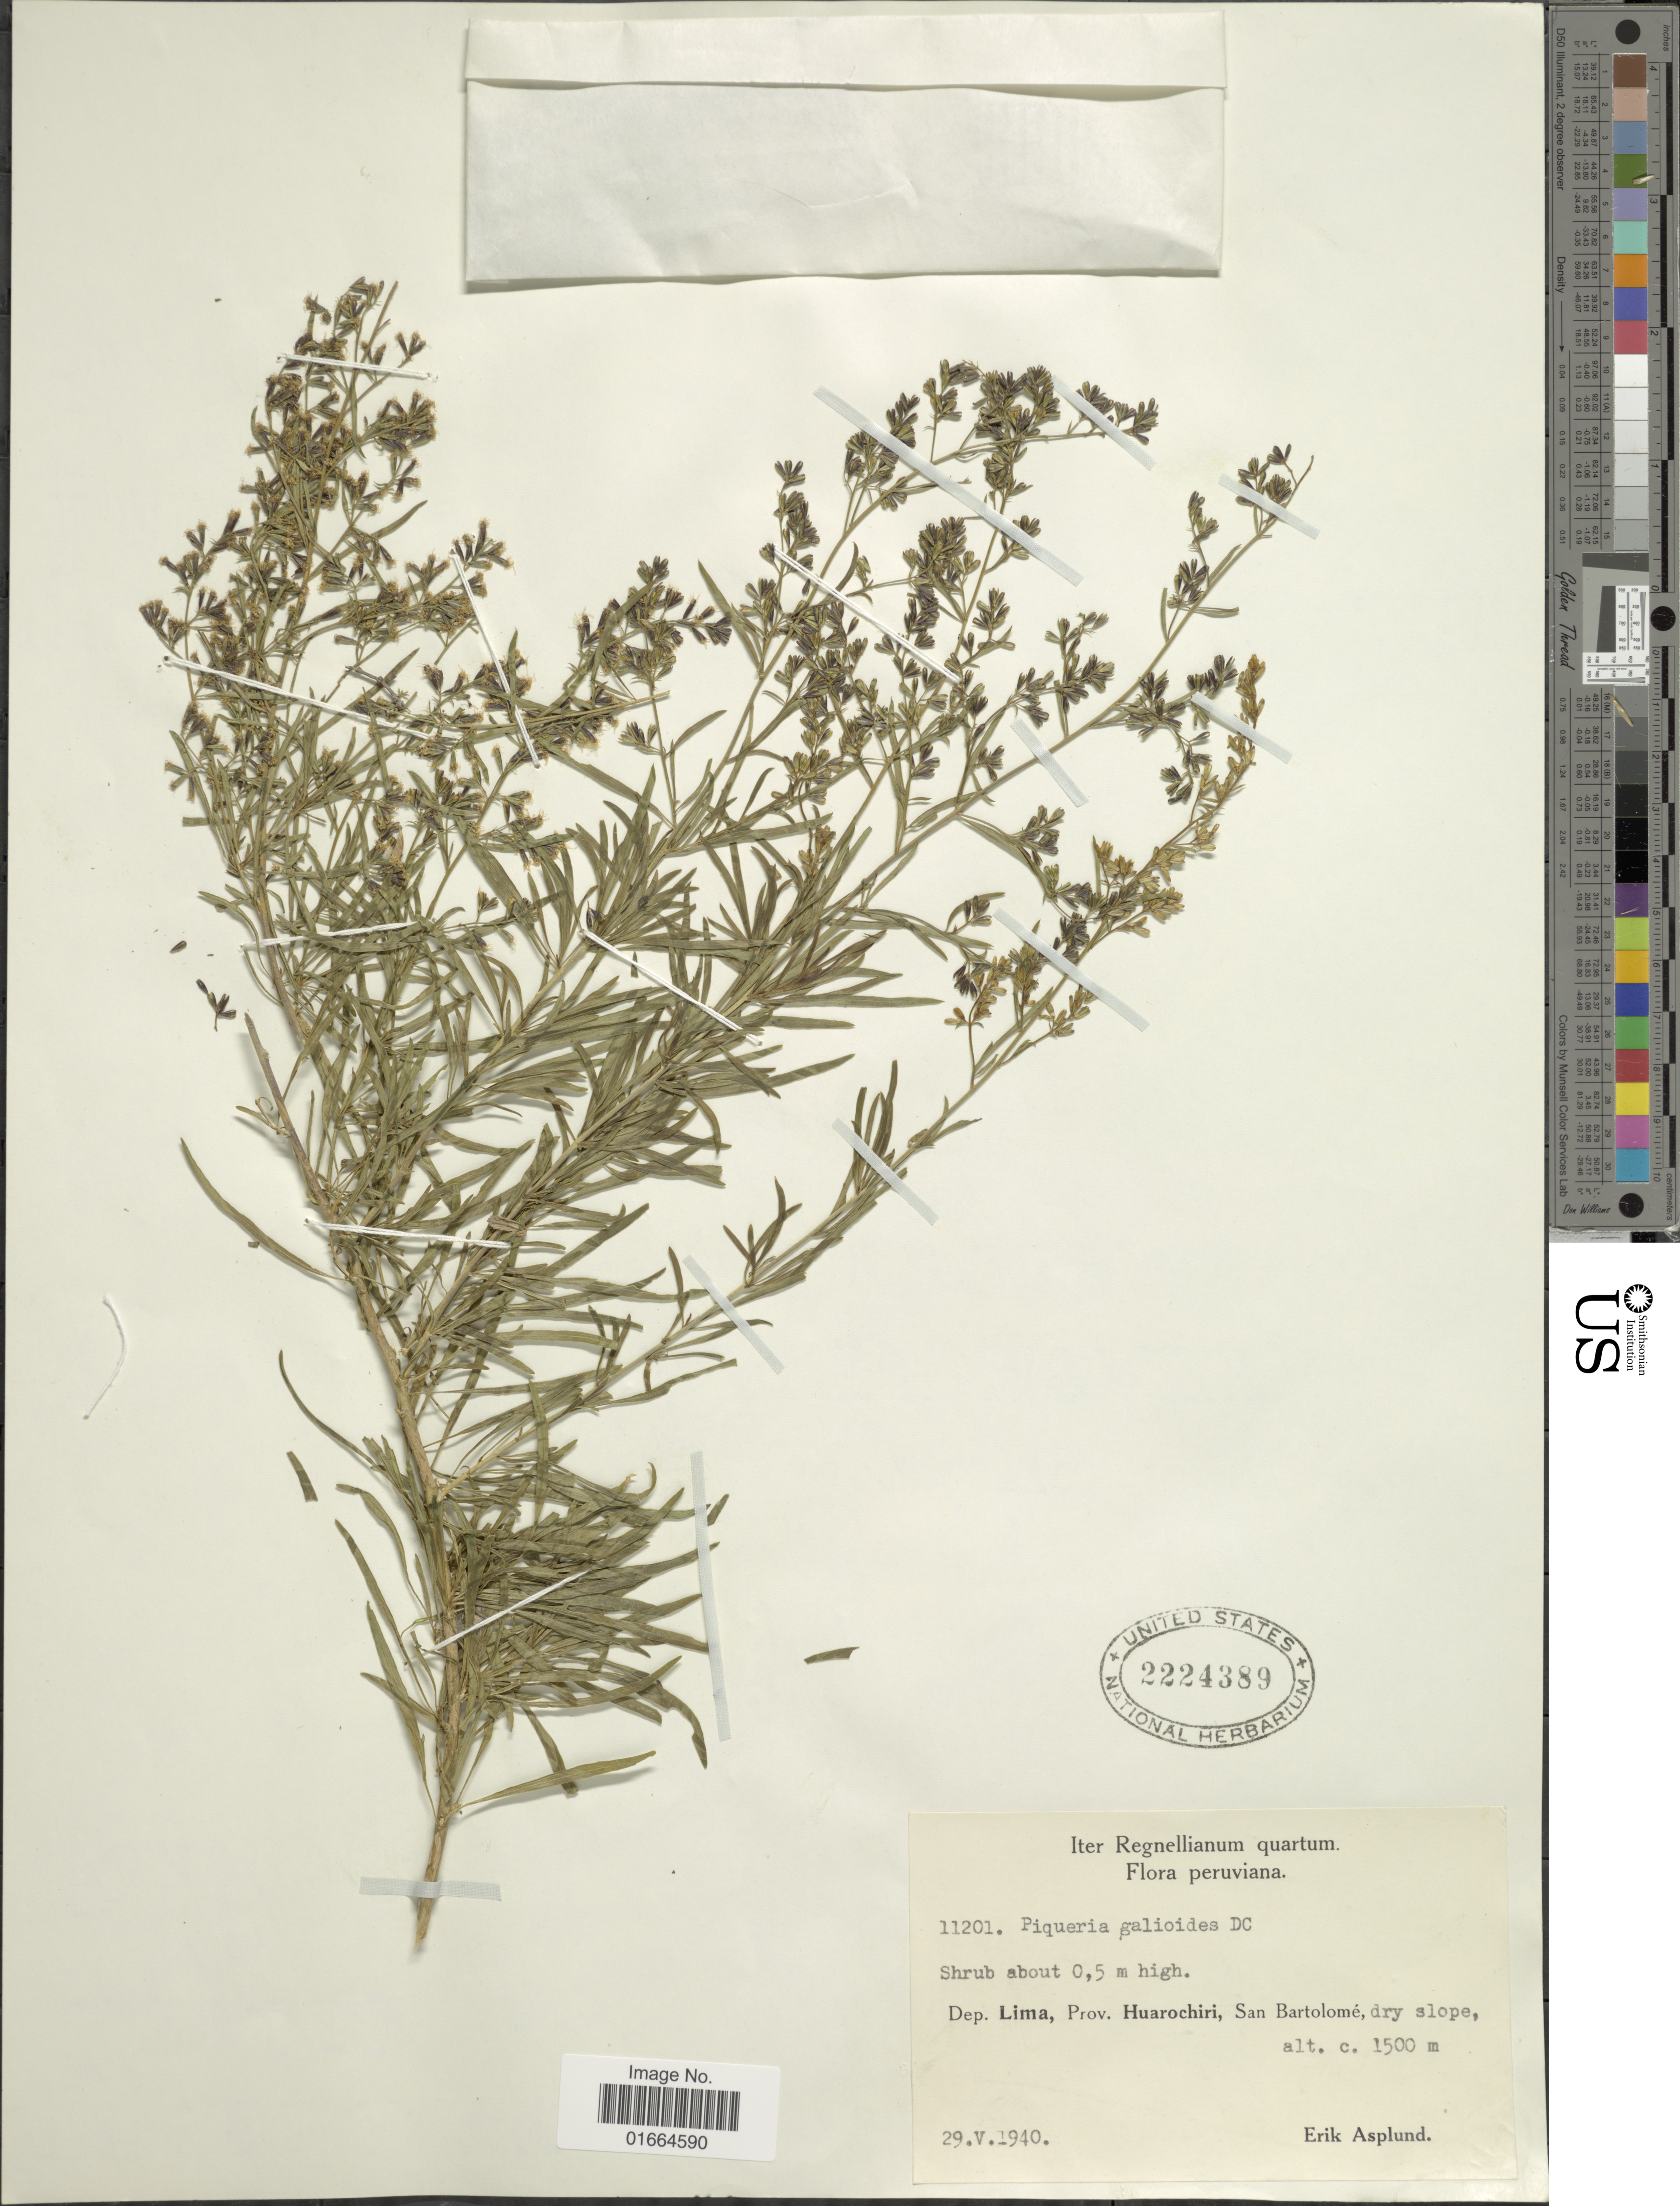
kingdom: Plantae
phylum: Tracheophyta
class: Magnoliopsida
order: Asterales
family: Asteraceae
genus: Ophryosporus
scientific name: Ophryosporus galioides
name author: (DC.) R.M. King & H. Rob.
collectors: E. Asplund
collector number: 11201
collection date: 1940-05-29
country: Peru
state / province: Lima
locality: Dep. Lima, Prov.: Huarochiri, San Bartolome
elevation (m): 1500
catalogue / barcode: US 2224389